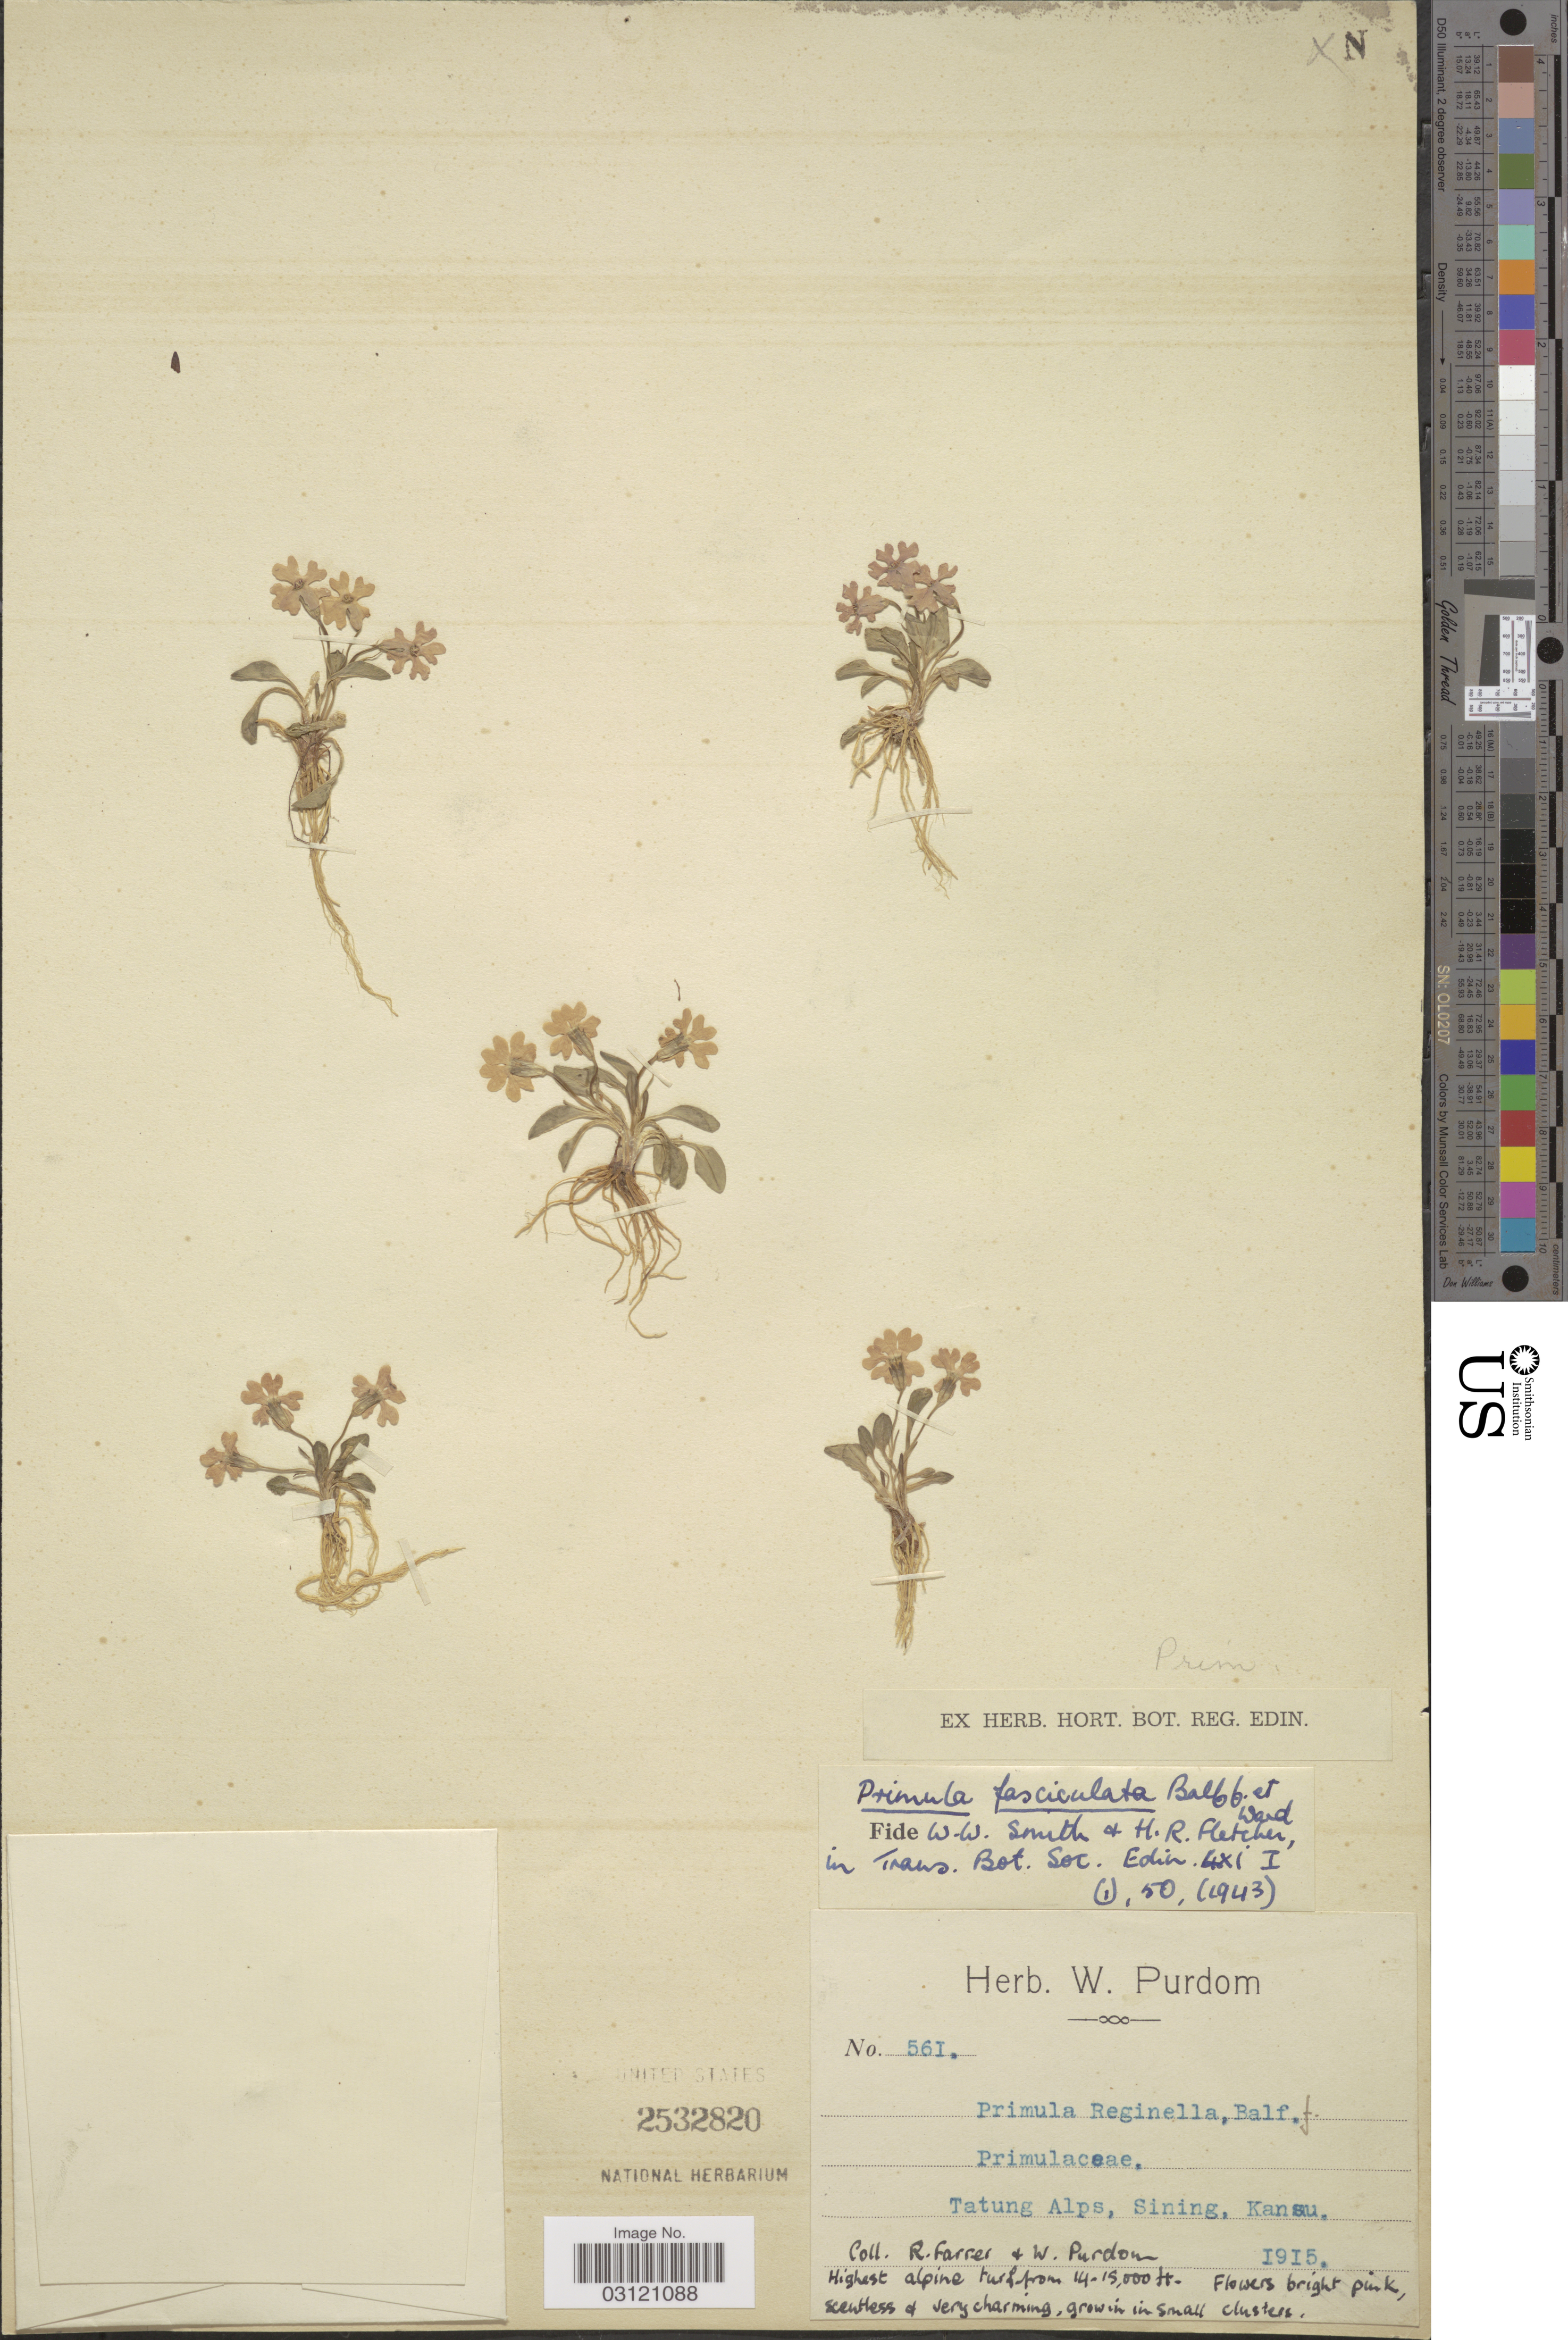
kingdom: Plantae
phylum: Tracheophyta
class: Magnoliopsida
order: Ericales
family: Primulaceae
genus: Primula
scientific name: Primula fasciculata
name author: Balf. f. & Kingdon-Ward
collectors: R. Farrer & W. Purdom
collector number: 561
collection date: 1915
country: China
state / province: Gansu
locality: Tatung Alps, Sining, Kansu.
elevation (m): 4267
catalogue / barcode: US 2532820